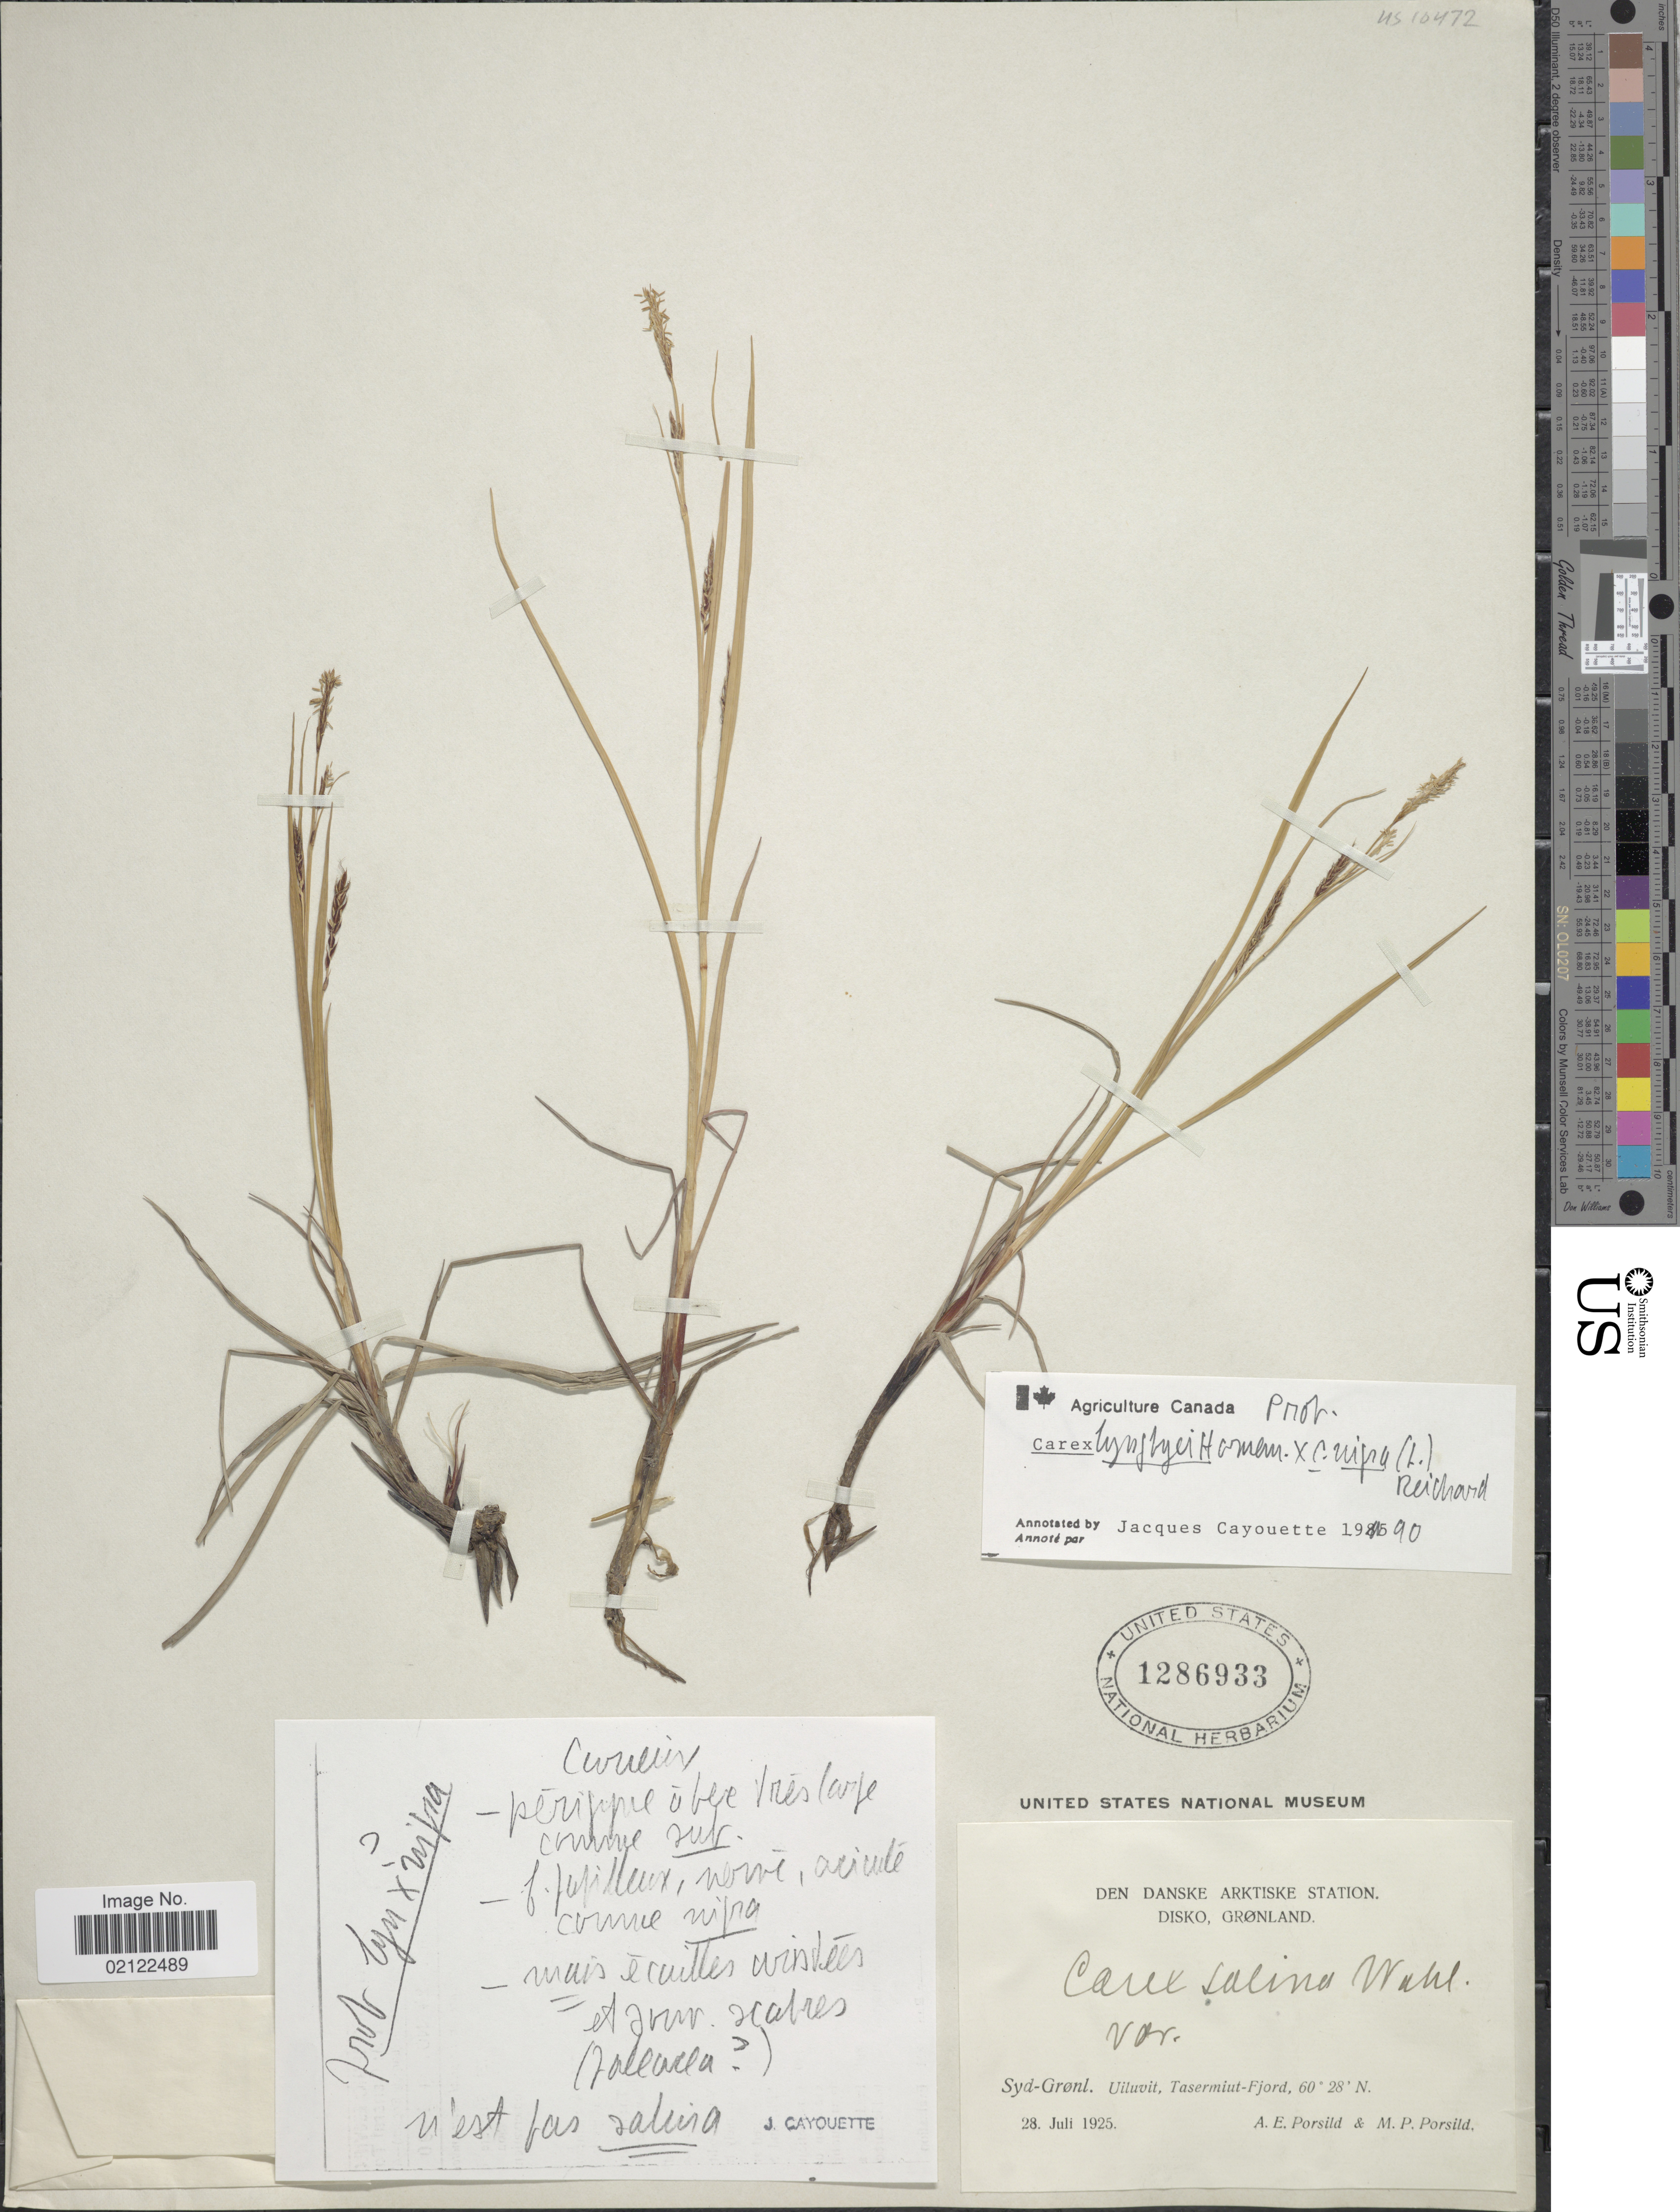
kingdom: Plantae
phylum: Tracheophyta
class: Liliopsida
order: Poales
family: Cyperaceae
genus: Carex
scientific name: Carex lyngbyei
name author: Hornem.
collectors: A. E. Porsild & M. P. Porsild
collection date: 1925-07-28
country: Greenland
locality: Den Danske Arktiske Station. Disko, Grønland. Syd-Grønl. Uiluvit, Tasermiut-Fjord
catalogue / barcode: US 1286933